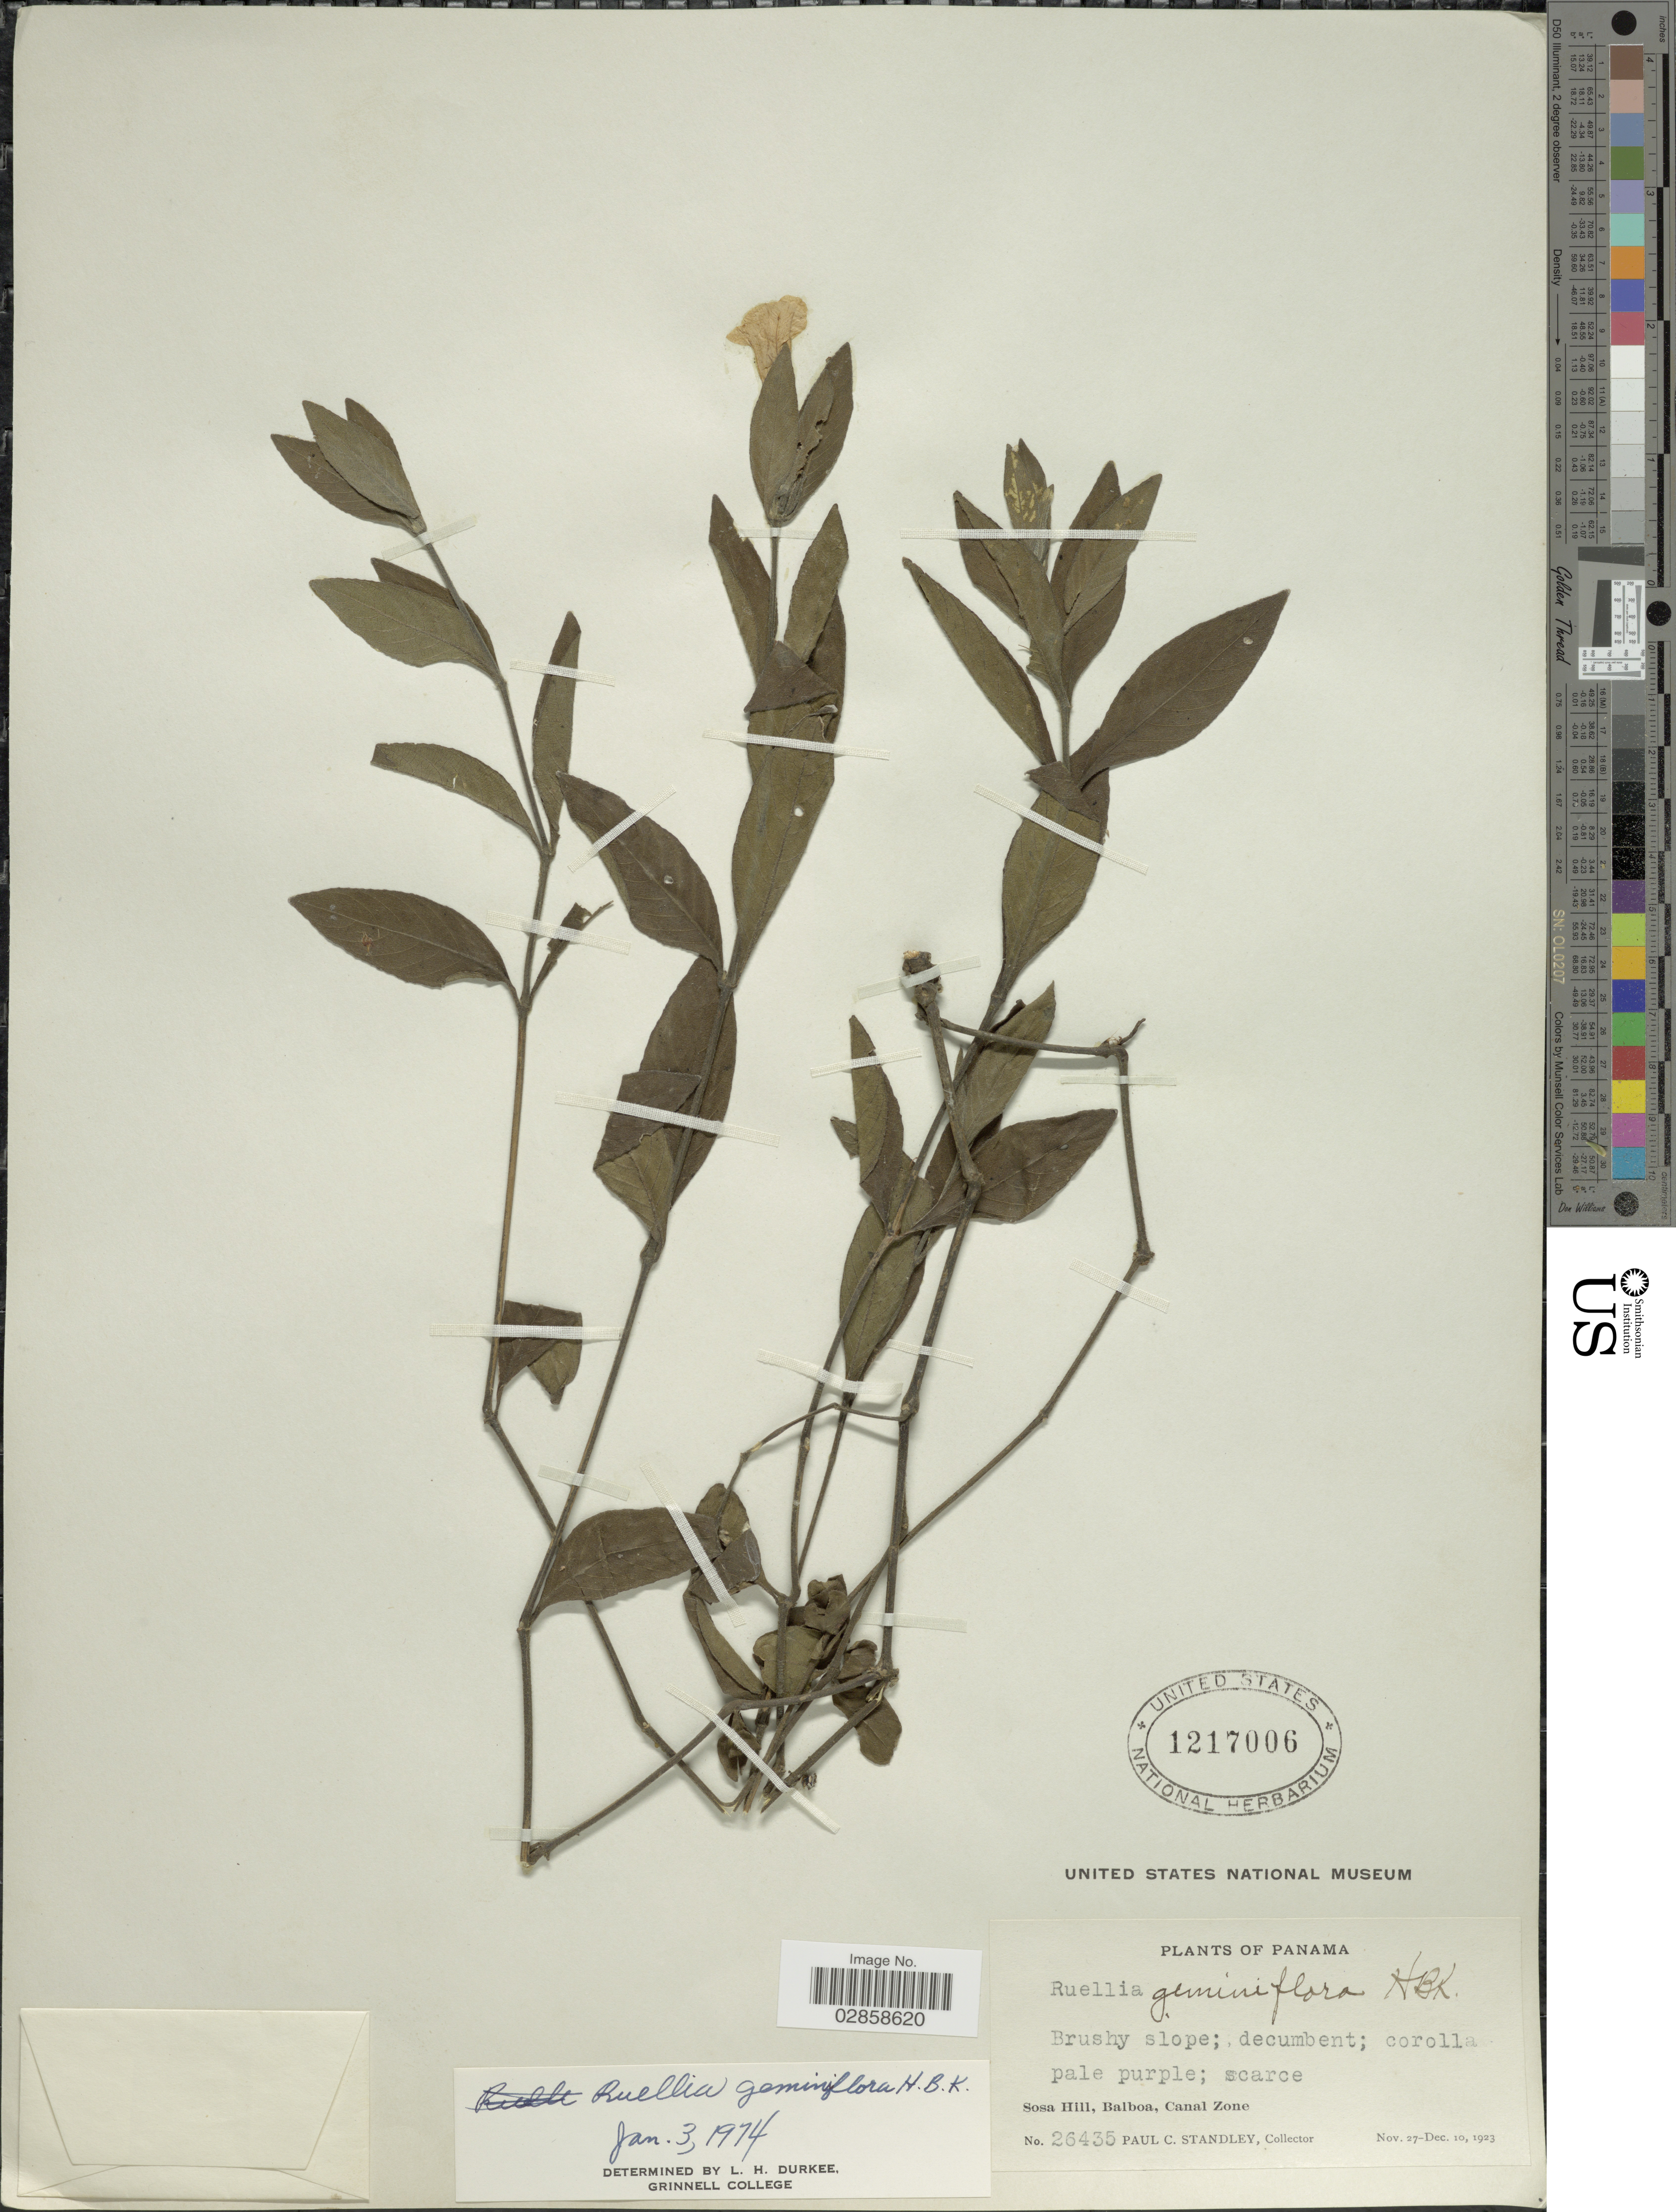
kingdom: Plantae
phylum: Tracheophyta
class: Magnoliopsida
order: Lamiales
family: Acanthaceae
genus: Ruellia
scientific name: Ruellia geminiflora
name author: Kunth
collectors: P. C. Standley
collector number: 26435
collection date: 1923-11-27/1923-12-10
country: Panama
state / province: Colón / Panamá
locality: Sosa Hill, Balboa, Canal Zone.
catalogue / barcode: US 1217006